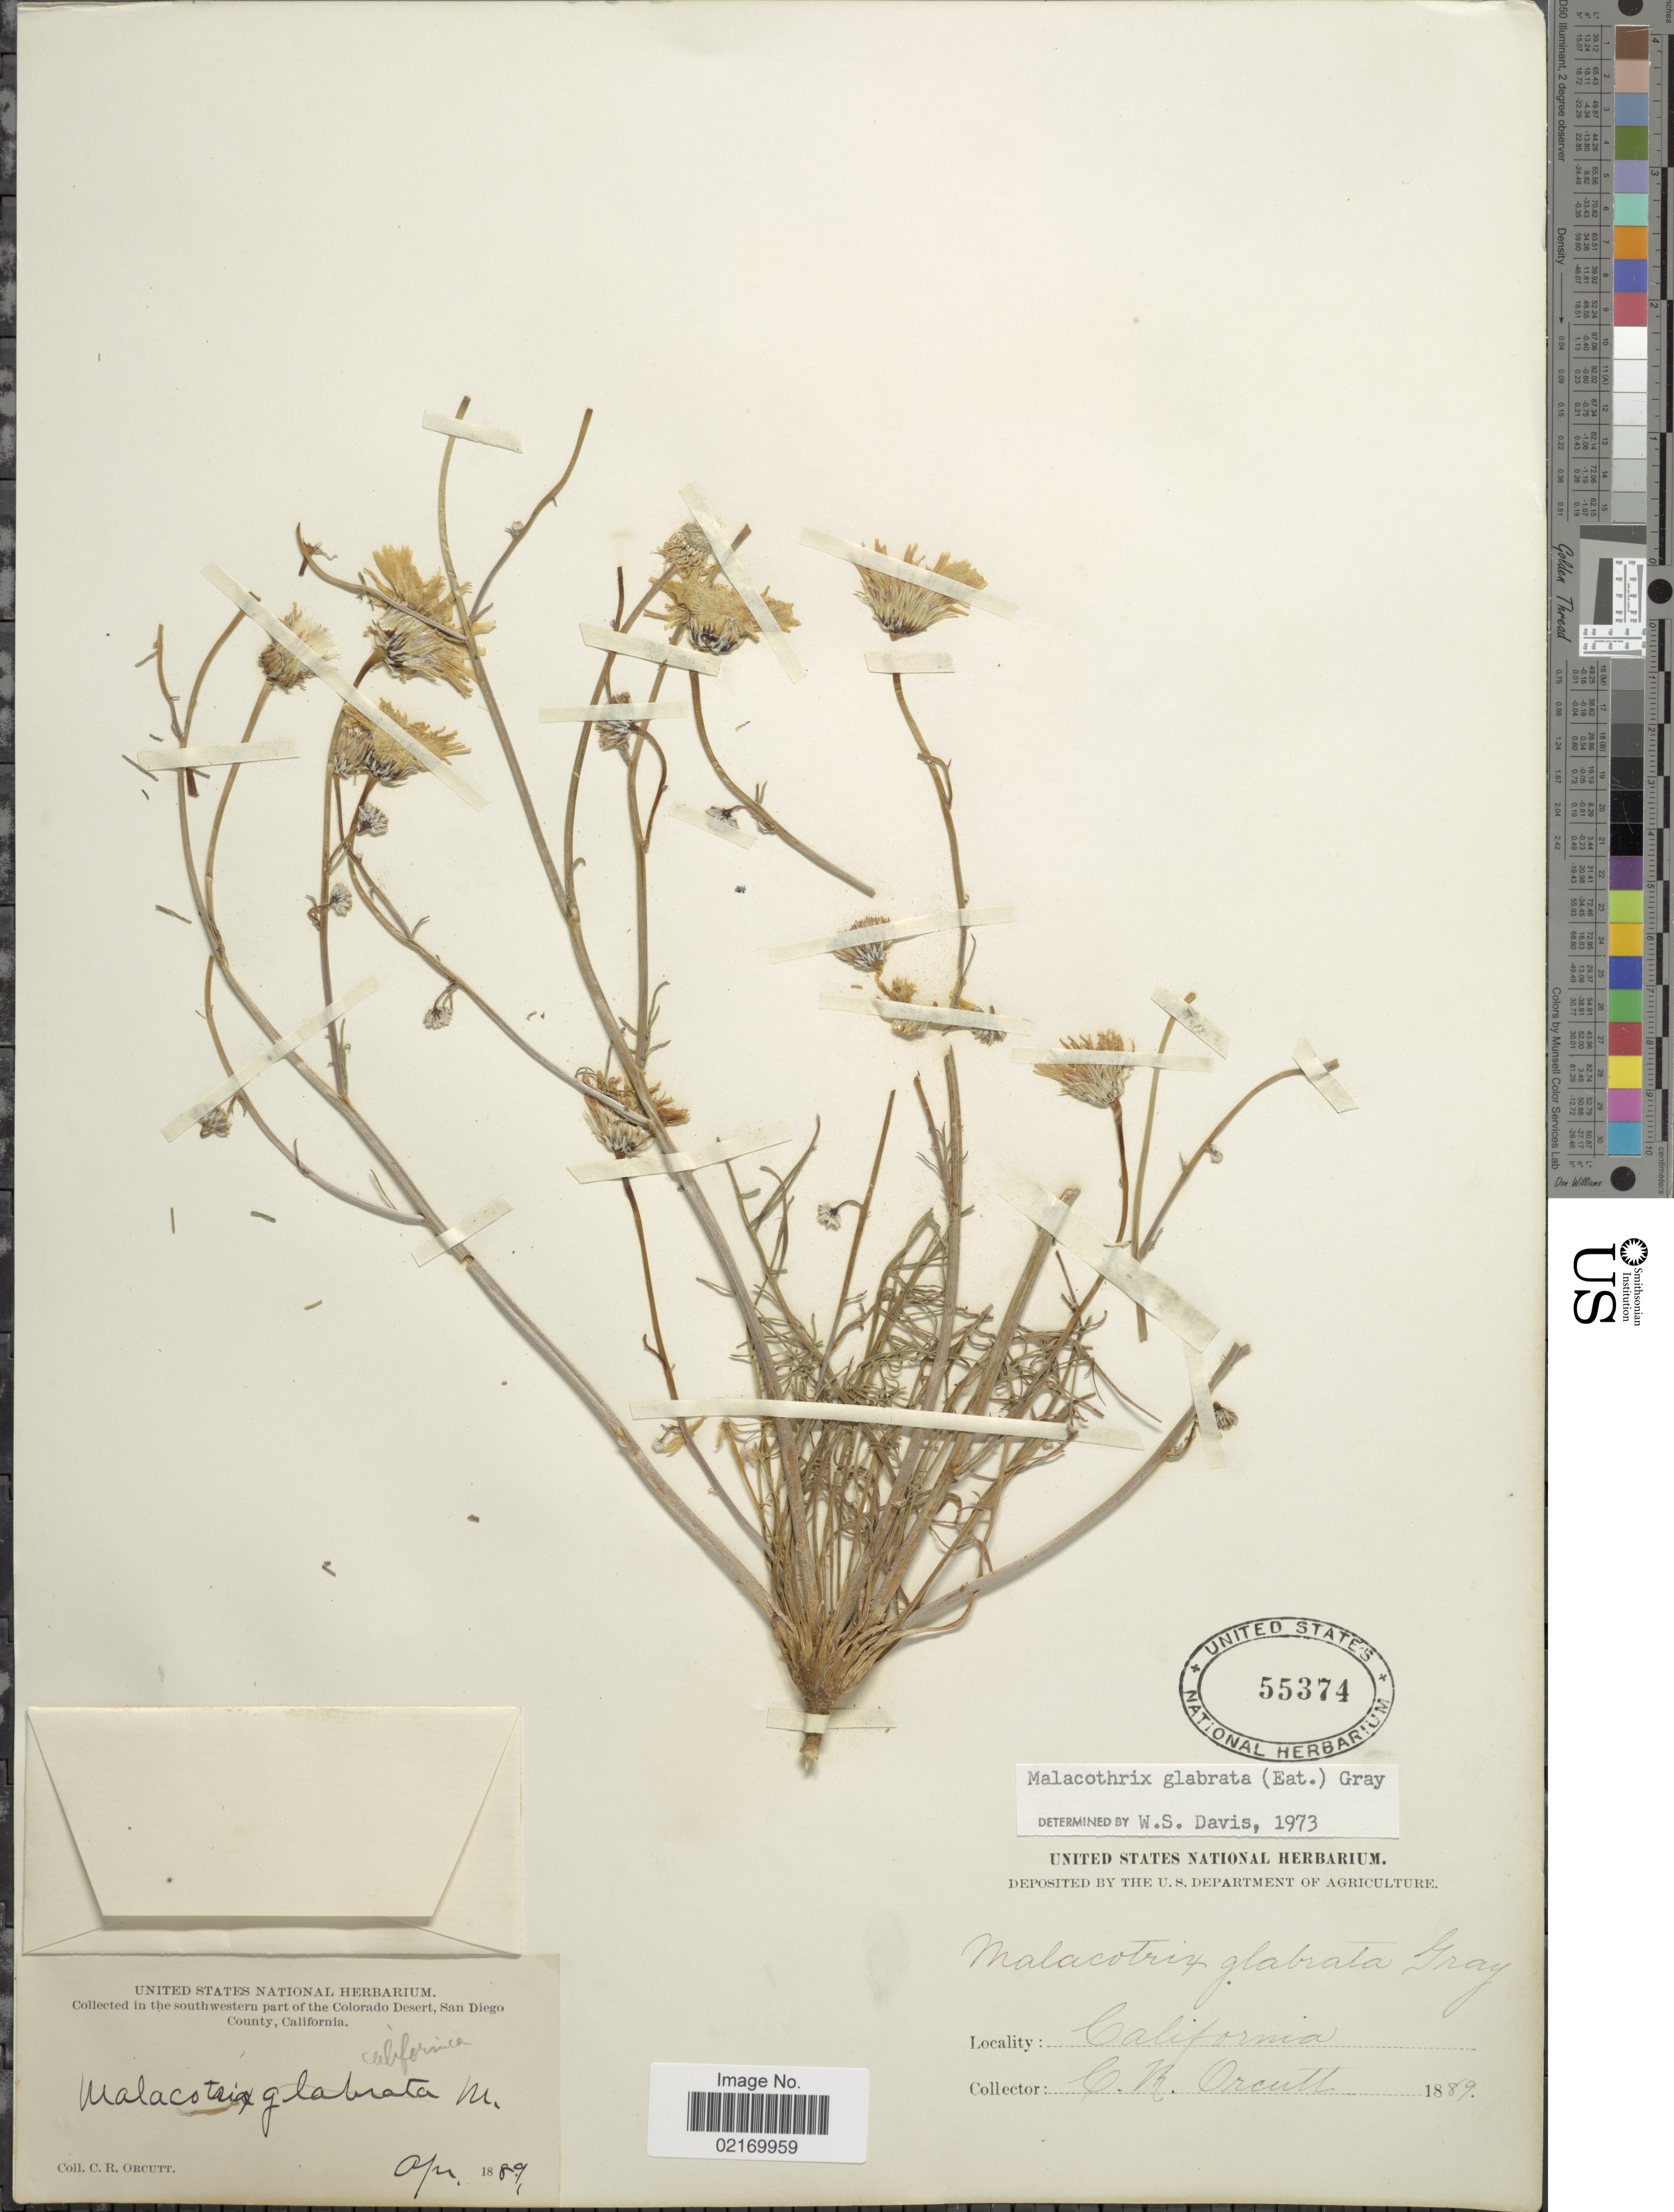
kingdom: Plantae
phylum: Tracheophyta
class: Magnoliopsida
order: Asterales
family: Asteraceae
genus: Malacothrix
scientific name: Malacothrix glabrata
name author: (A. Gray ex D.C. Eaton) A. Gray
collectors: C. R. Orcutt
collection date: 1889-04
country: United States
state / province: California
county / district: San Diego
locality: Southwestern part of the Colorado Desert, San Diego County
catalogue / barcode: US 55374